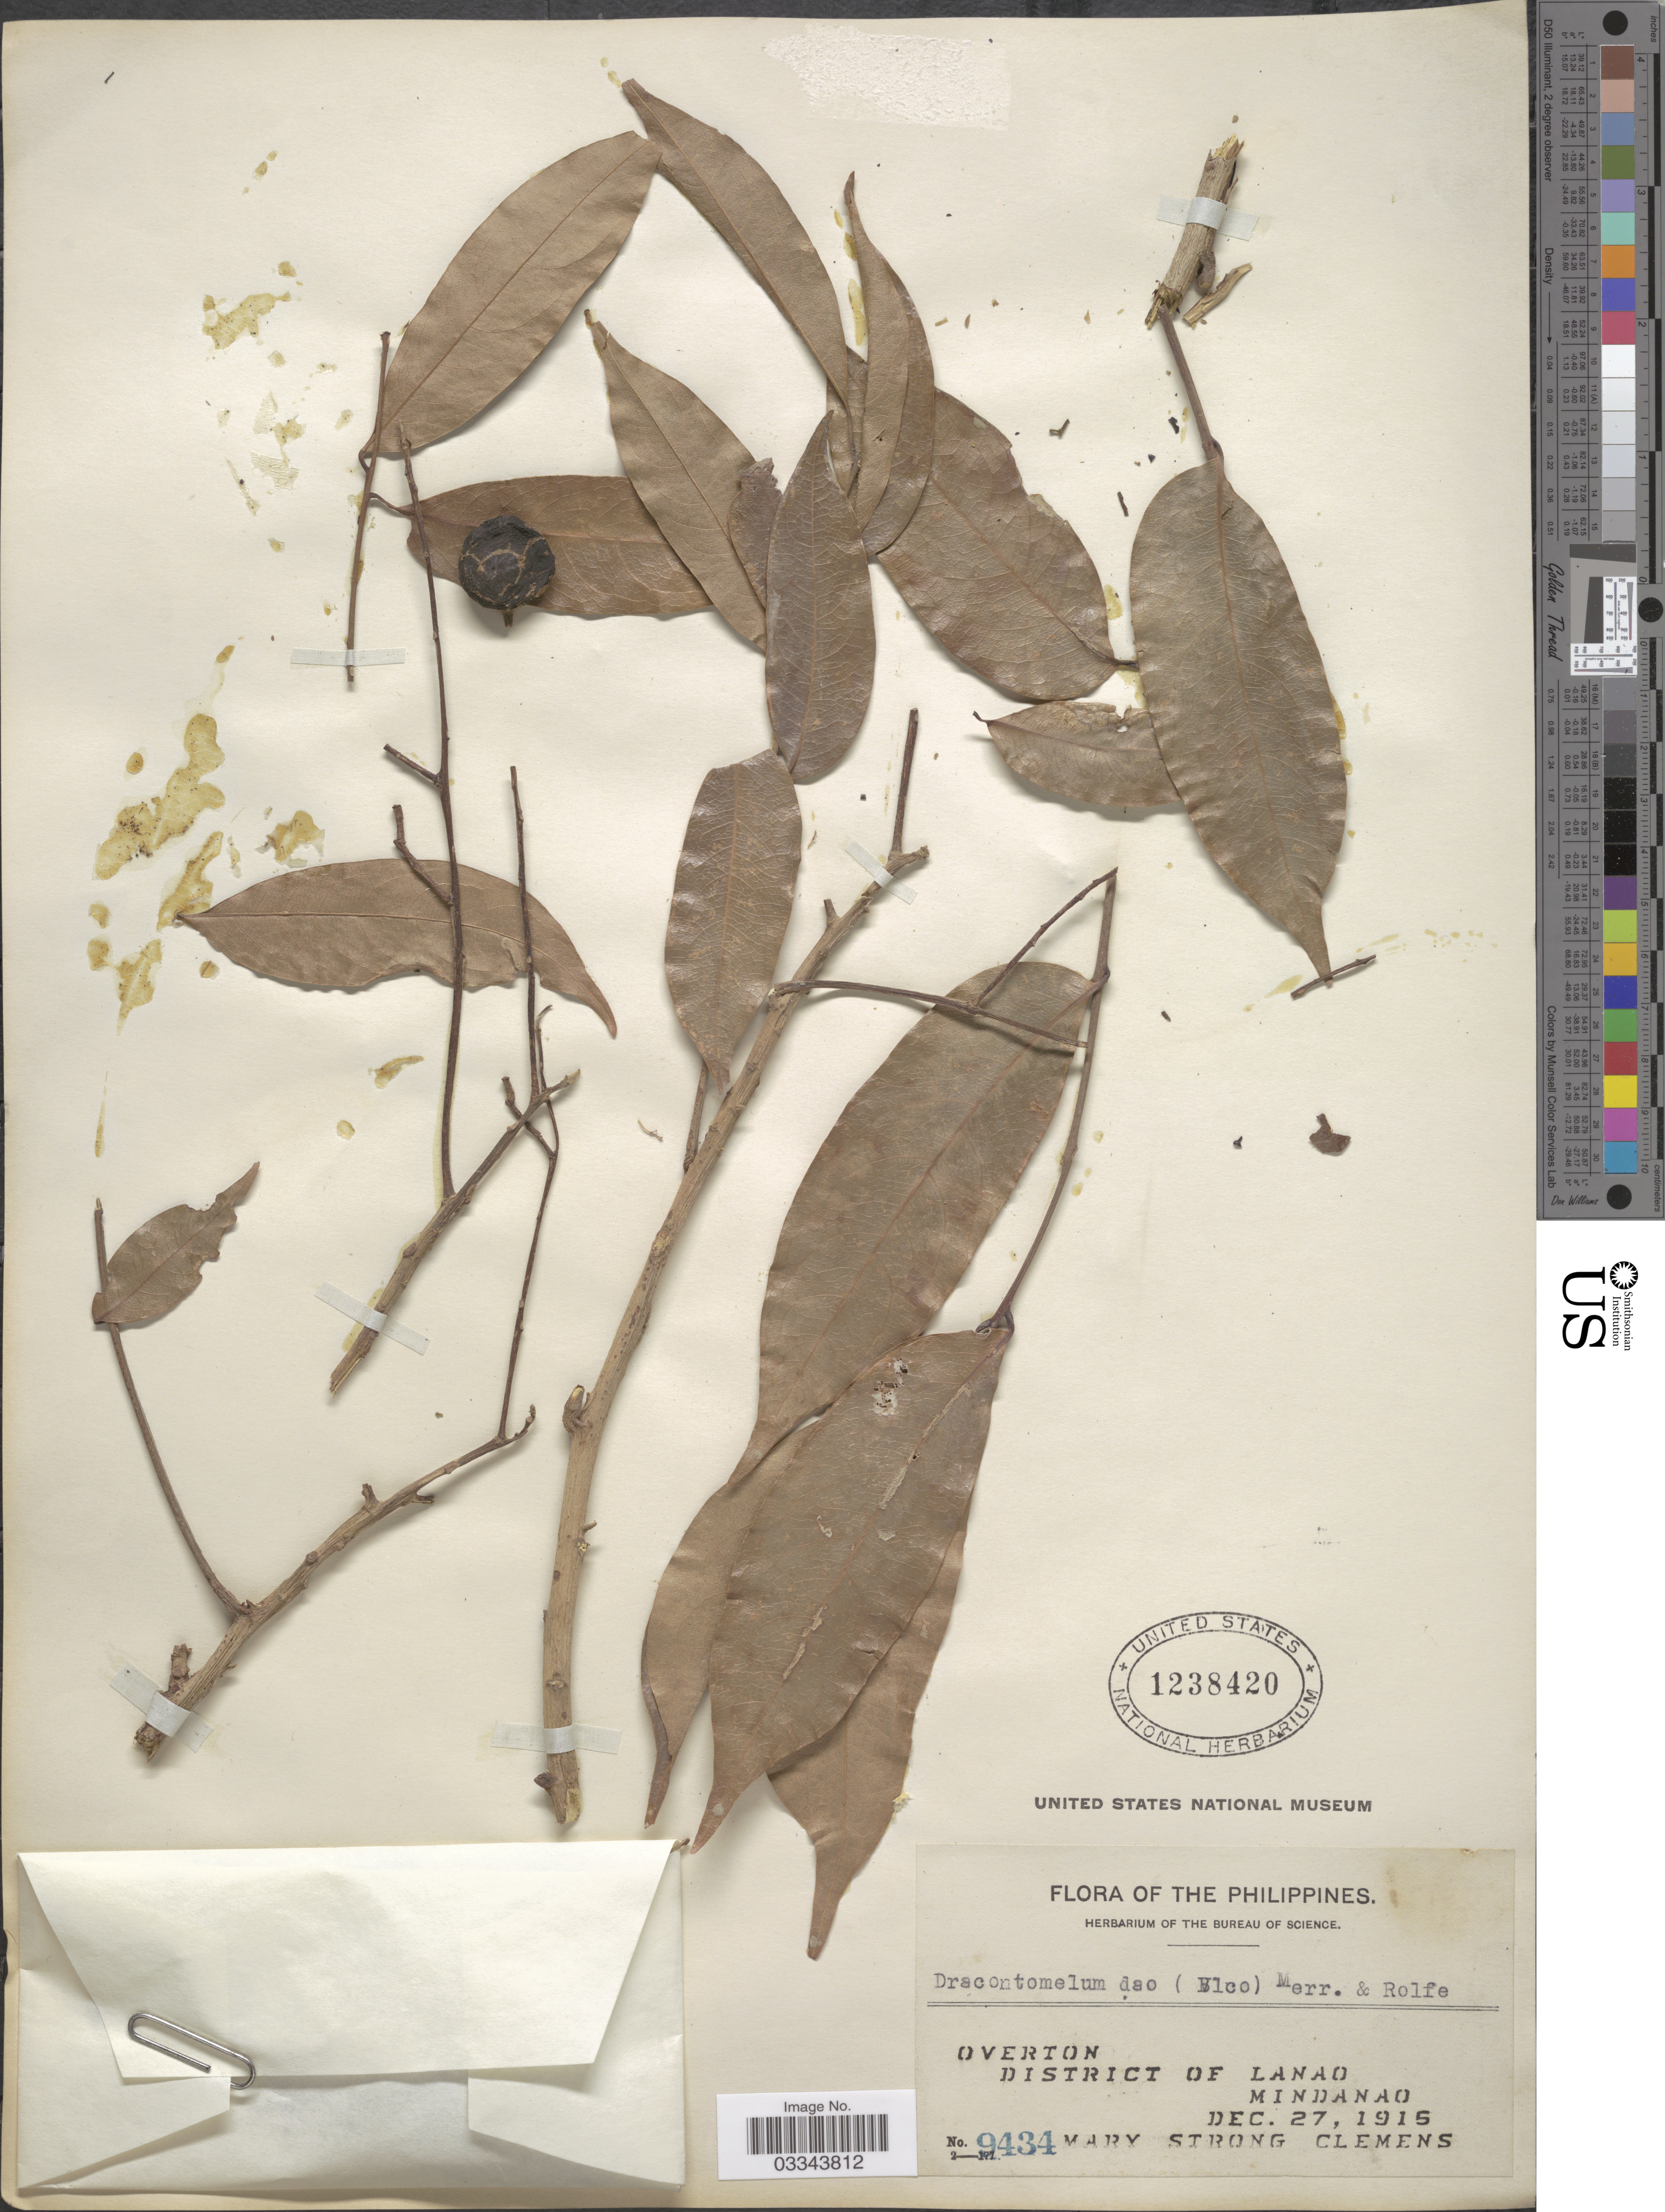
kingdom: Plantae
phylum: Tracheophyta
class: Magnoliopsida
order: Sapindales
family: Anacardiaceae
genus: Dracontomelon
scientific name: Dracontomelon dao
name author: (Blanco) Merr. & Rolfe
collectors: M. S. Clemens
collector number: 9434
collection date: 1915-12-27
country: Philippines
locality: Overton. District of Lanao. Mindanao.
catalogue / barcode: US 1238420